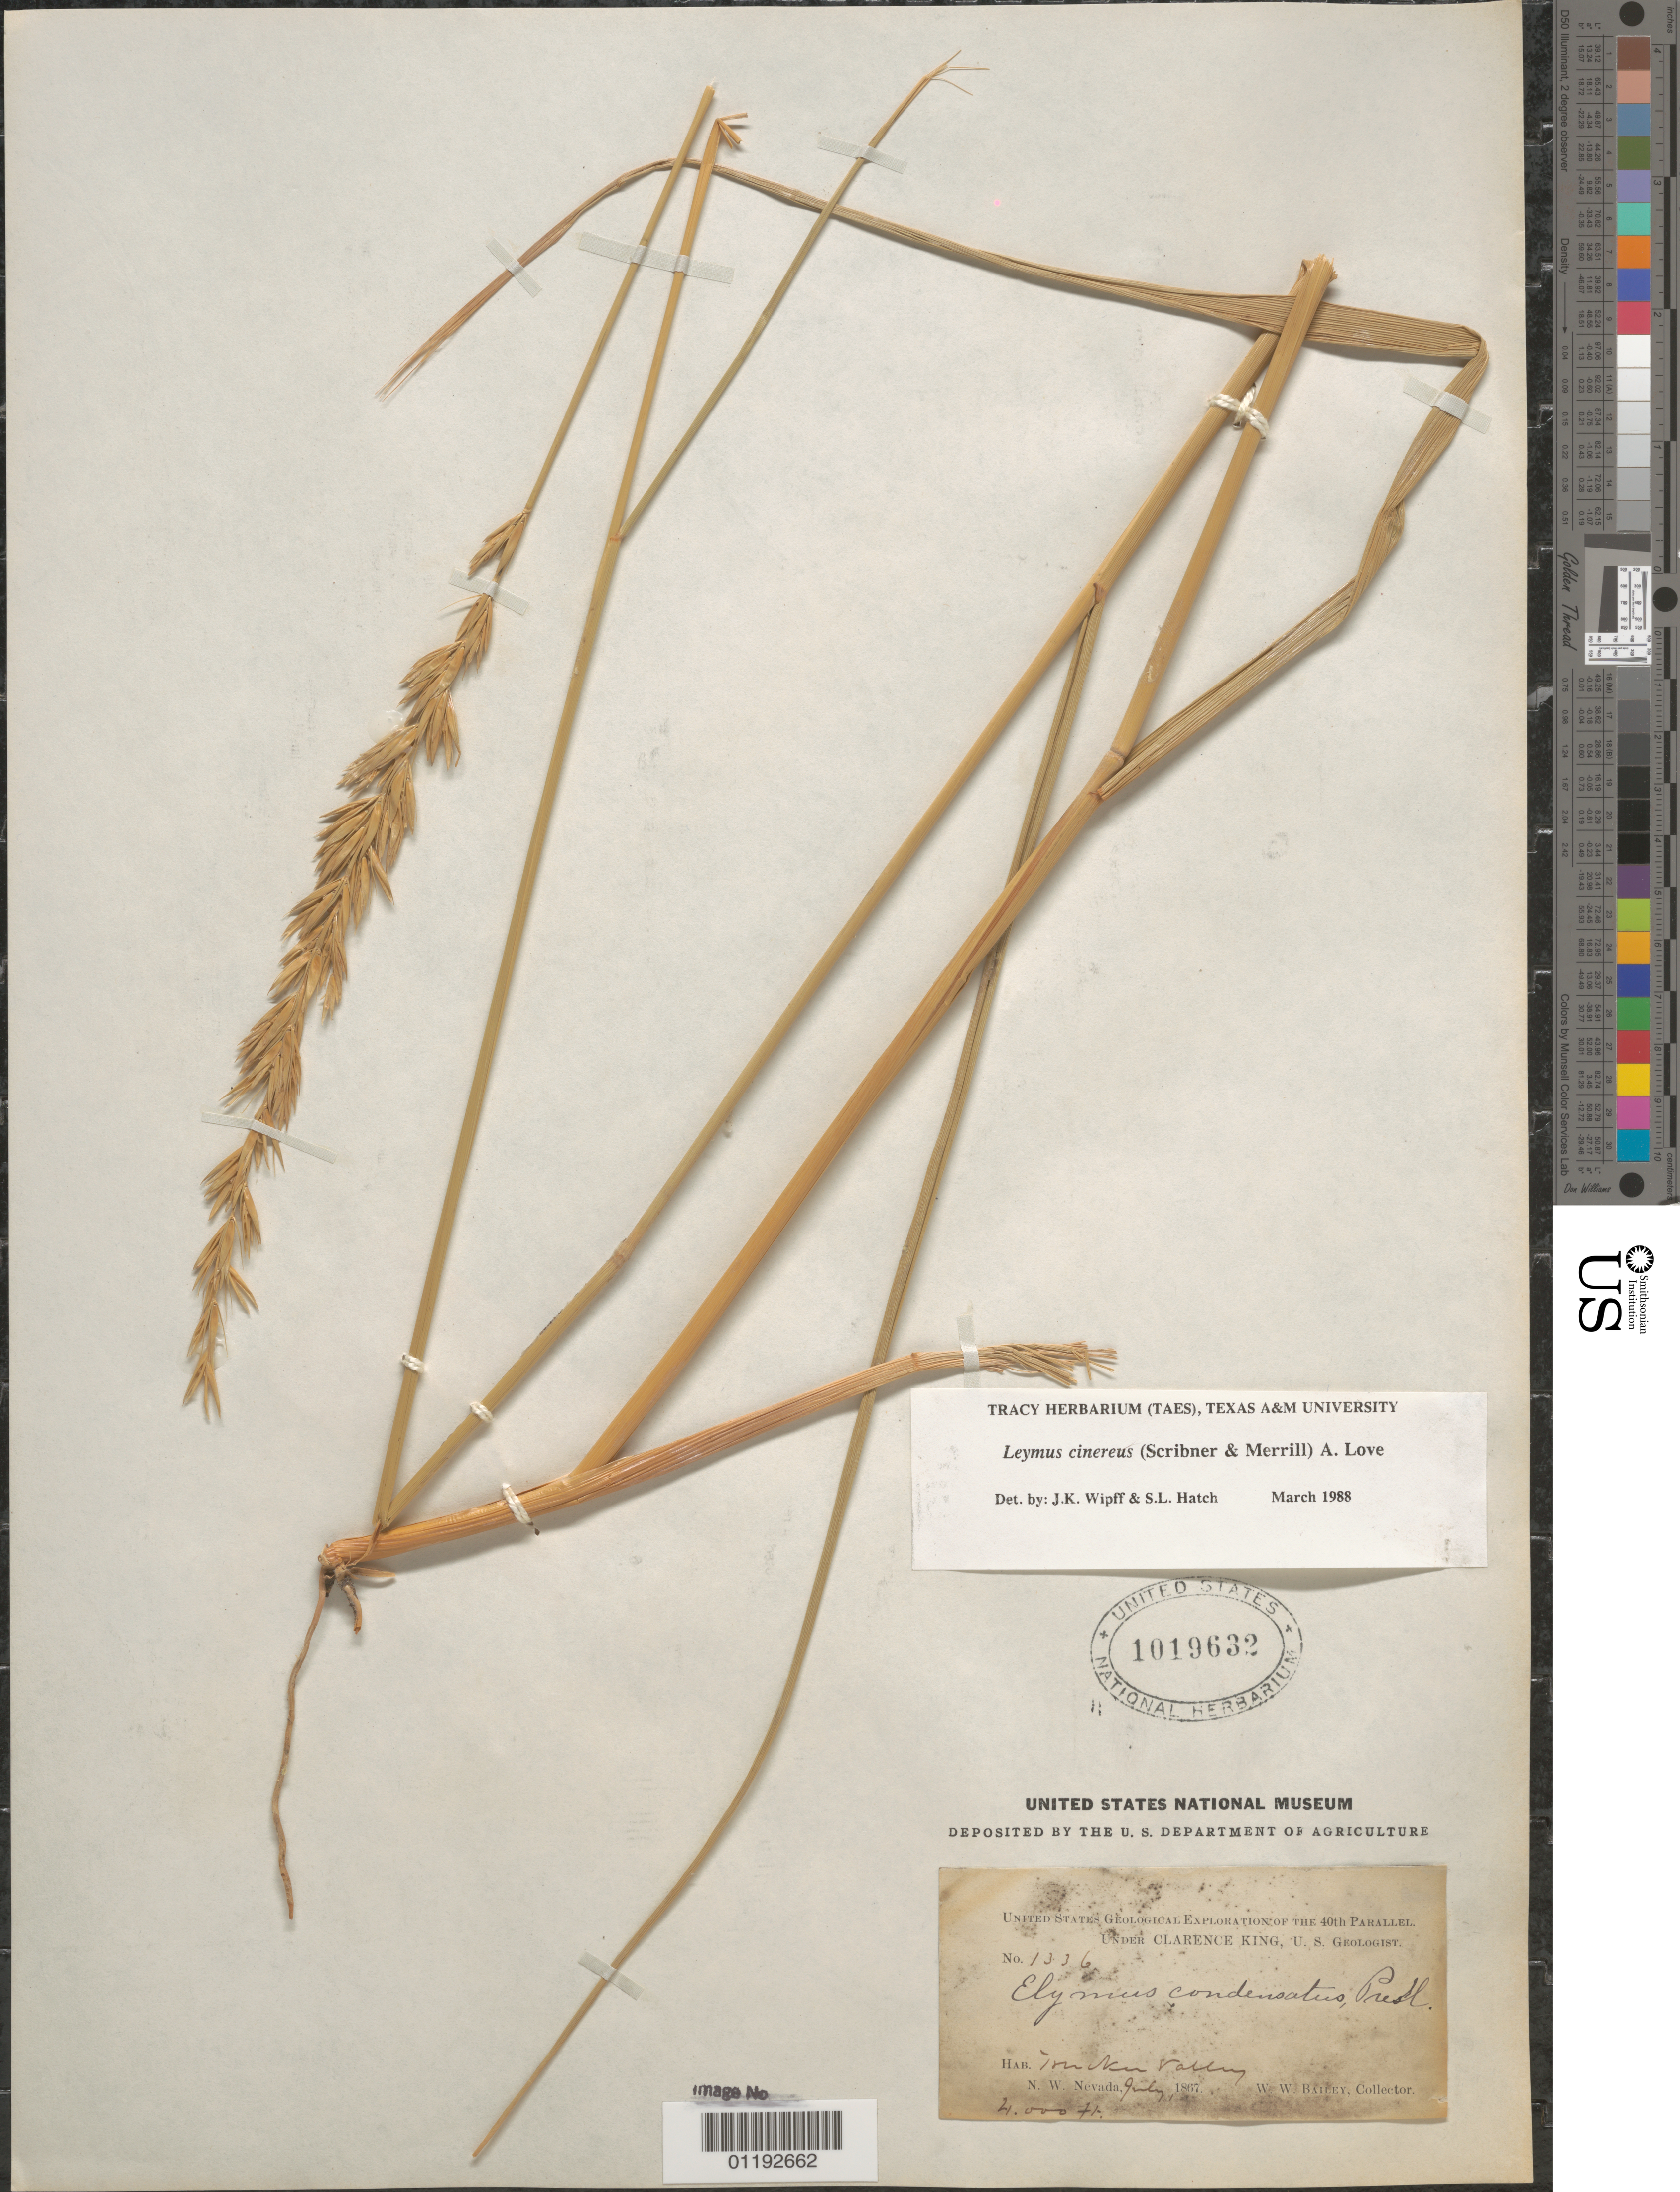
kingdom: Plantae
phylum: Tracheophyta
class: Liliopsida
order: Poales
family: Poaceae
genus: Leymus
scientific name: Leymus cinereus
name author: (Scribn. & Merr.) Á. Löve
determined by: Wipff, J. K.; Hatch, S. L.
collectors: W. W. Bailey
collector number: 1336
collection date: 1867-07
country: United States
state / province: Nevada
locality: Truckee River, N.W. Nevada.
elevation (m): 1219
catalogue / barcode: US 1019632